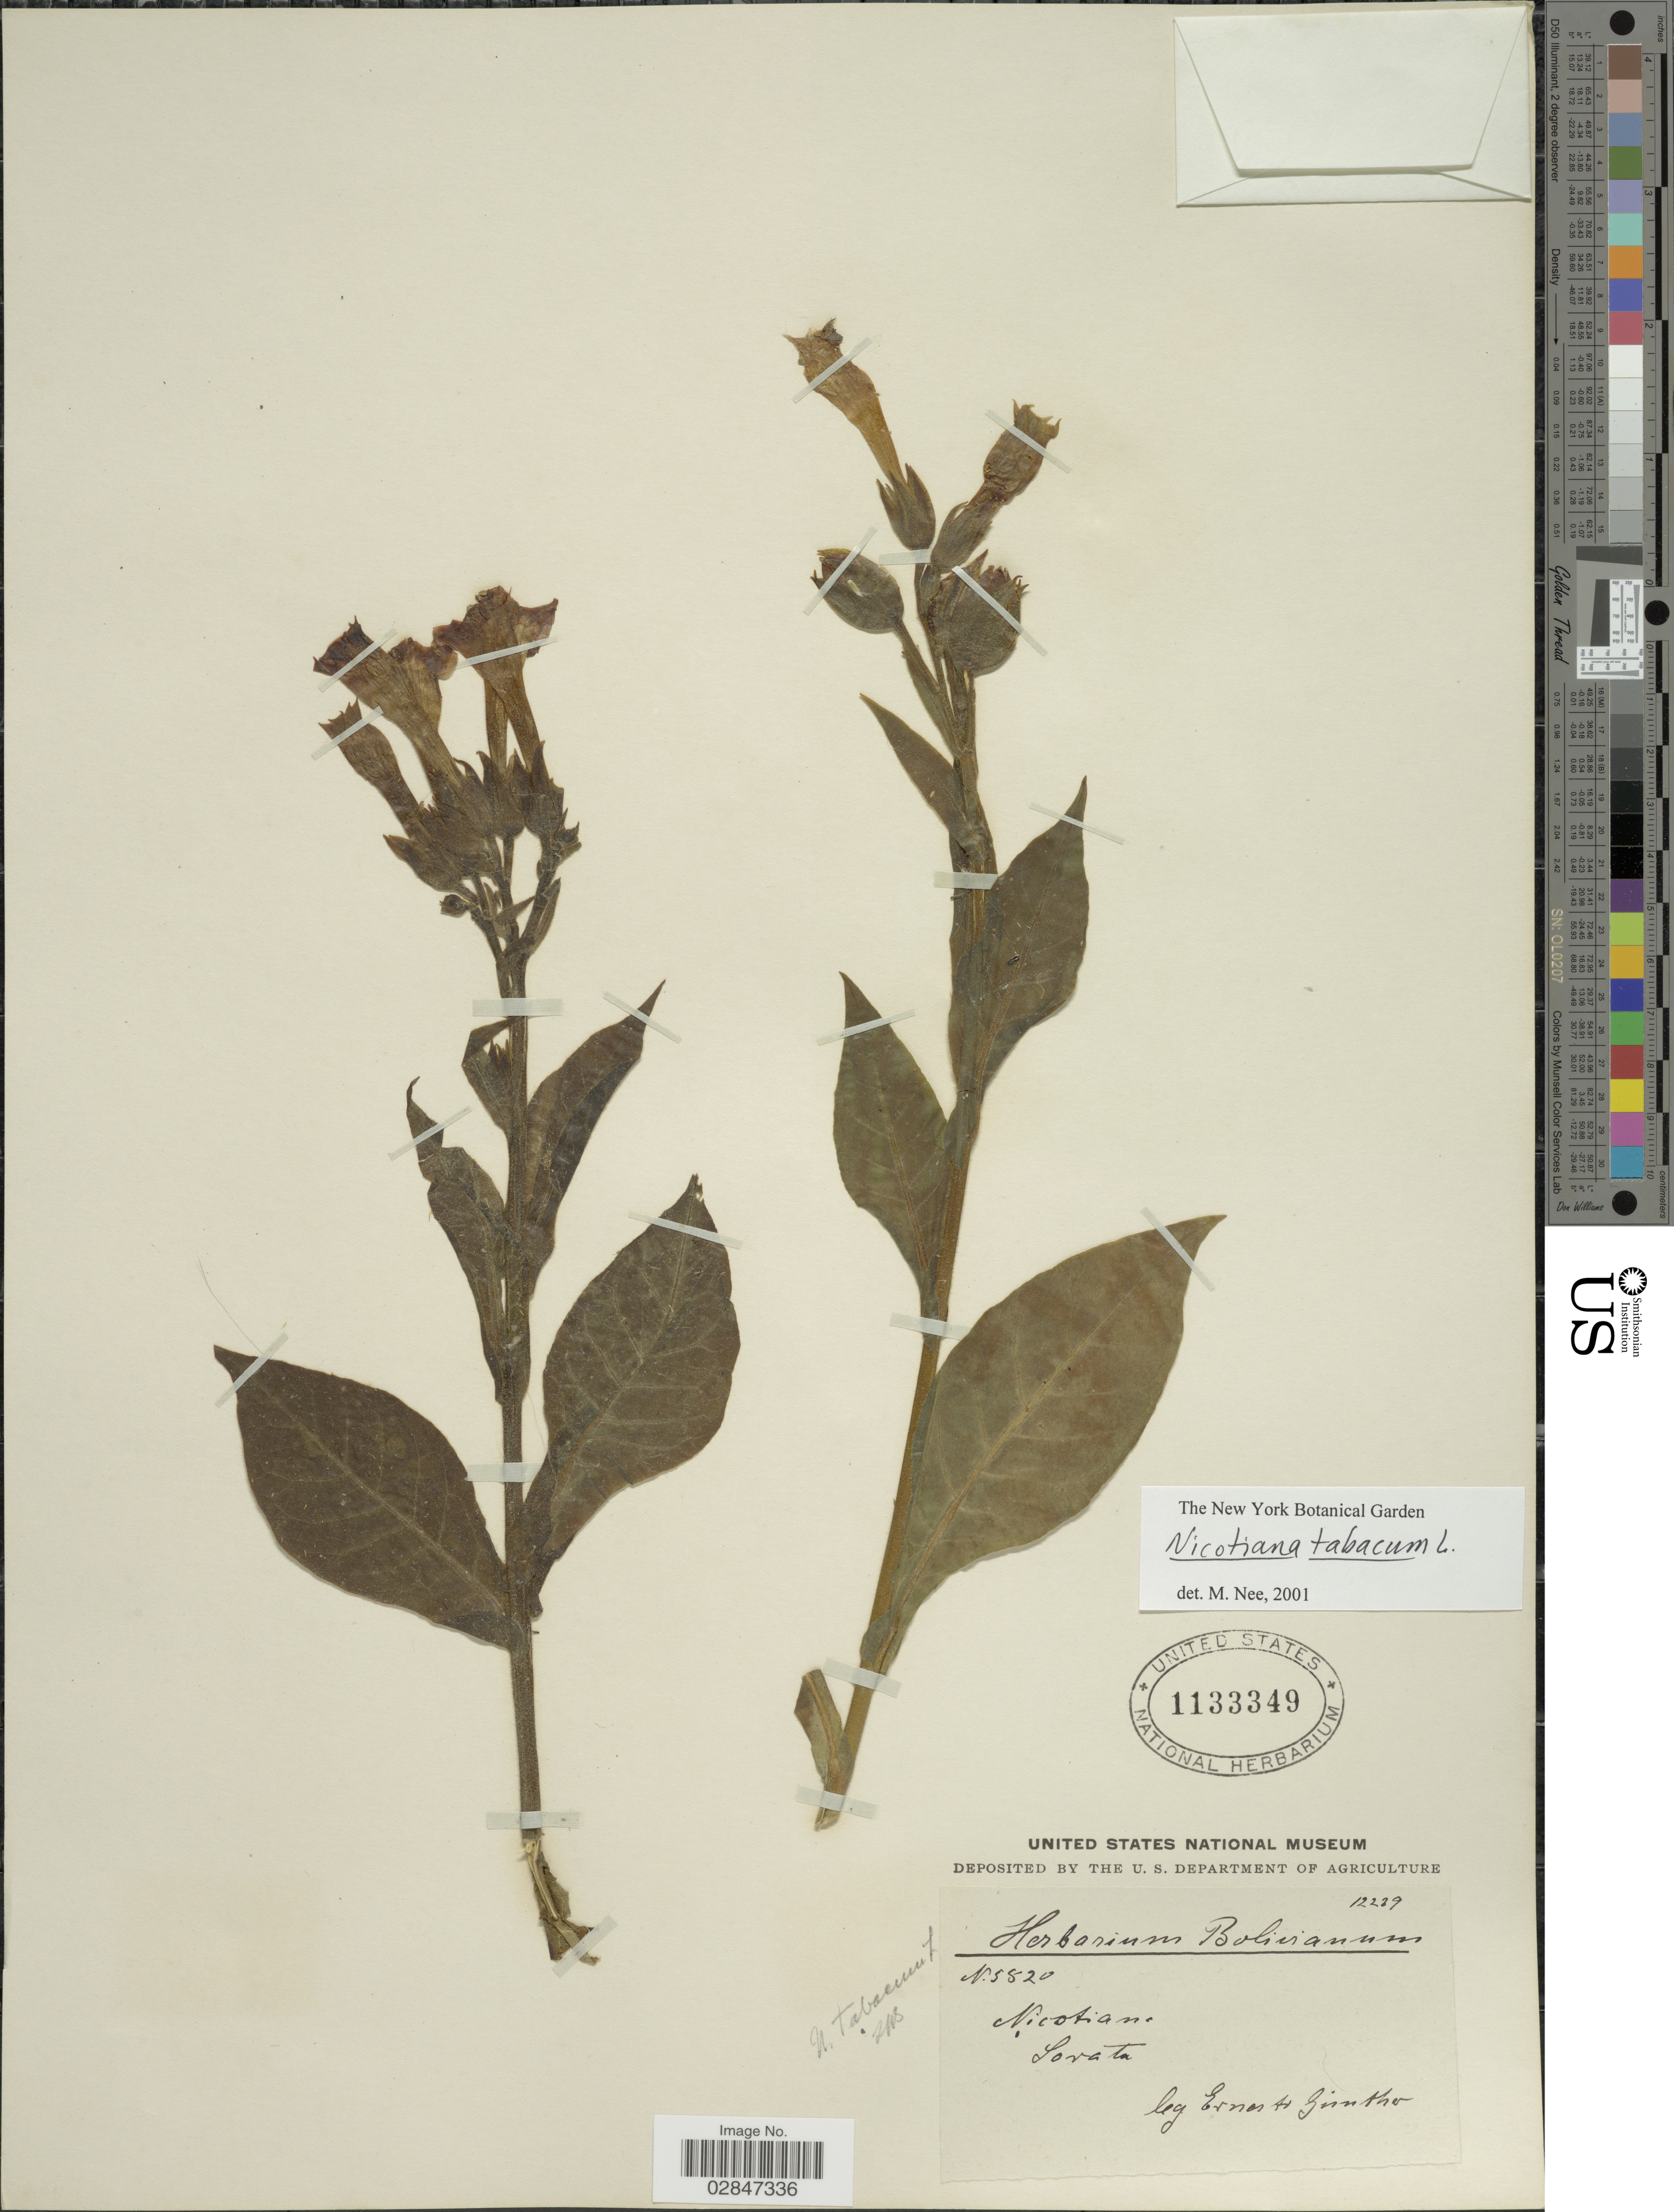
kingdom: Plantae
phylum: Tracheophyta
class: Magnoliopsida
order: Solanales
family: Solanaceae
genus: Nicotiana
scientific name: Nicotiana tabacum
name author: L.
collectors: E. Gunther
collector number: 5820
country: Bolivia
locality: Sorata.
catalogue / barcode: US 1133349